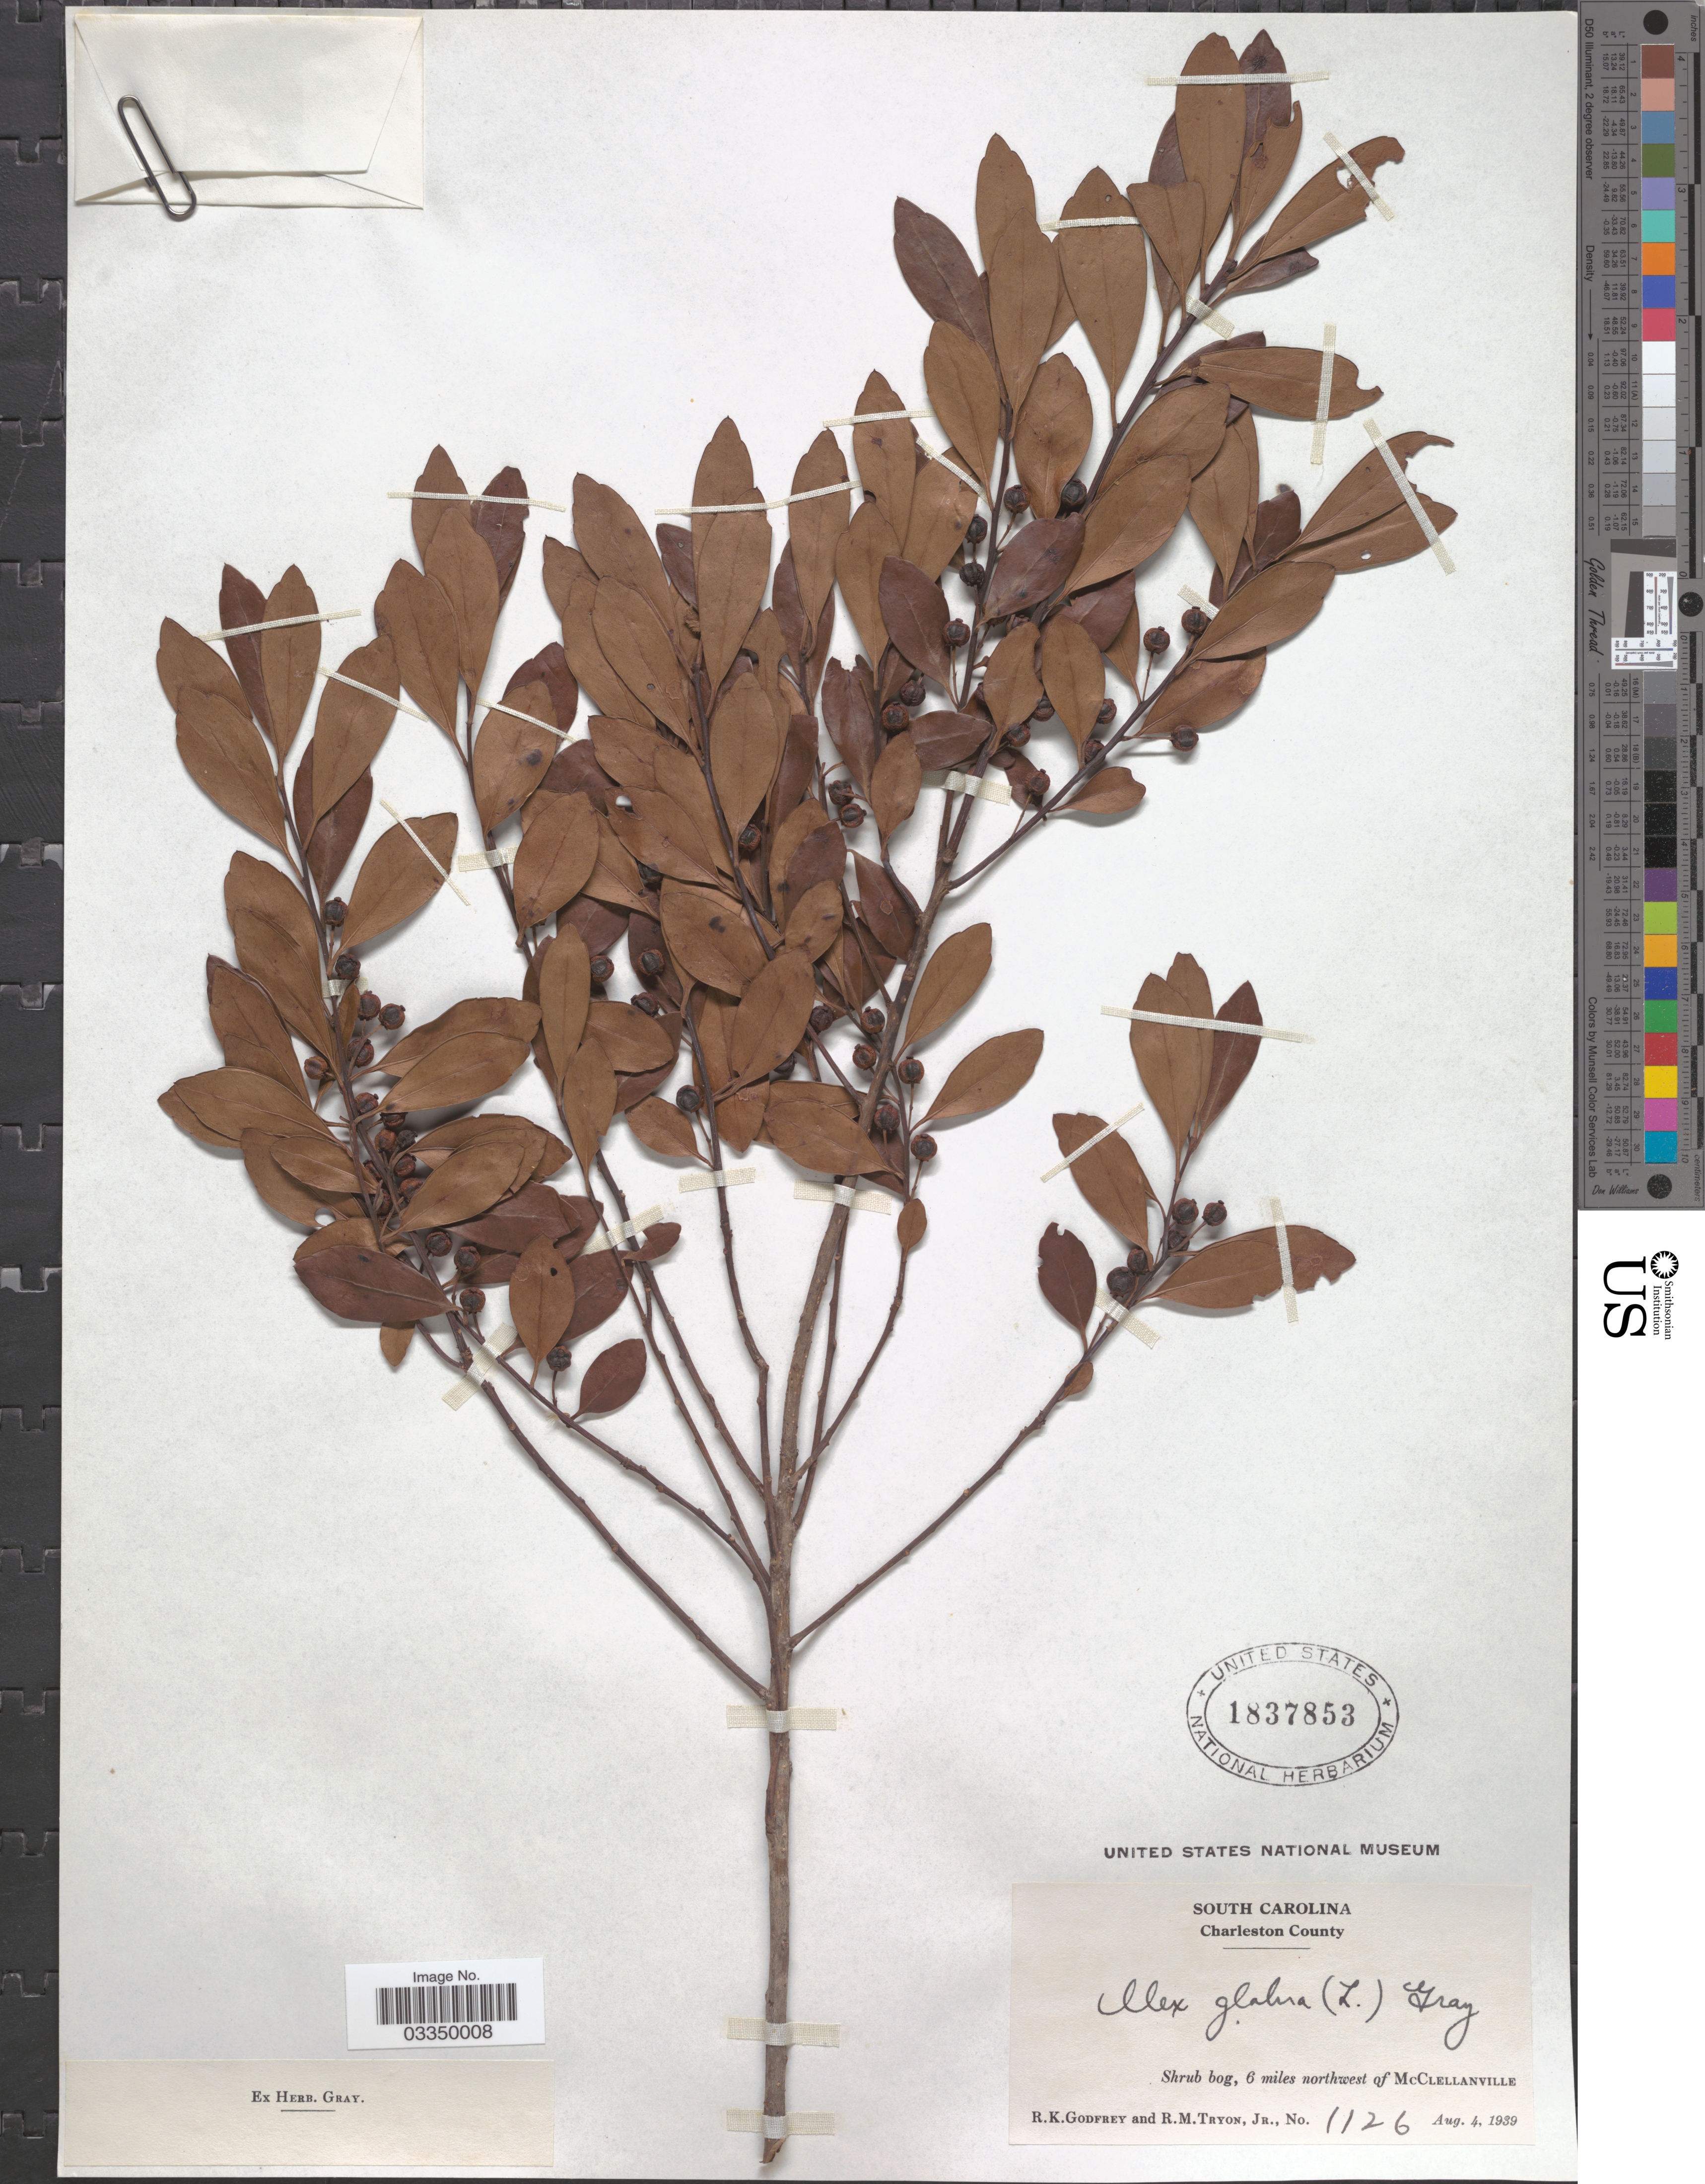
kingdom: Plantae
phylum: Tracheophyta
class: Magnoliopsida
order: Aquifoliales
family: Aquifoliaceae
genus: Ilex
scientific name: Ilex glabra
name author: (L.) A. Gray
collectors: R. K. Godfrey & R. Tryon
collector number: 1126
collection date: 1939-08-04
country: United States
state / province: South Carolina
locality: Charleston County. 6 miles northwest of McClellanville.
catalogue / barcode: US 1837853